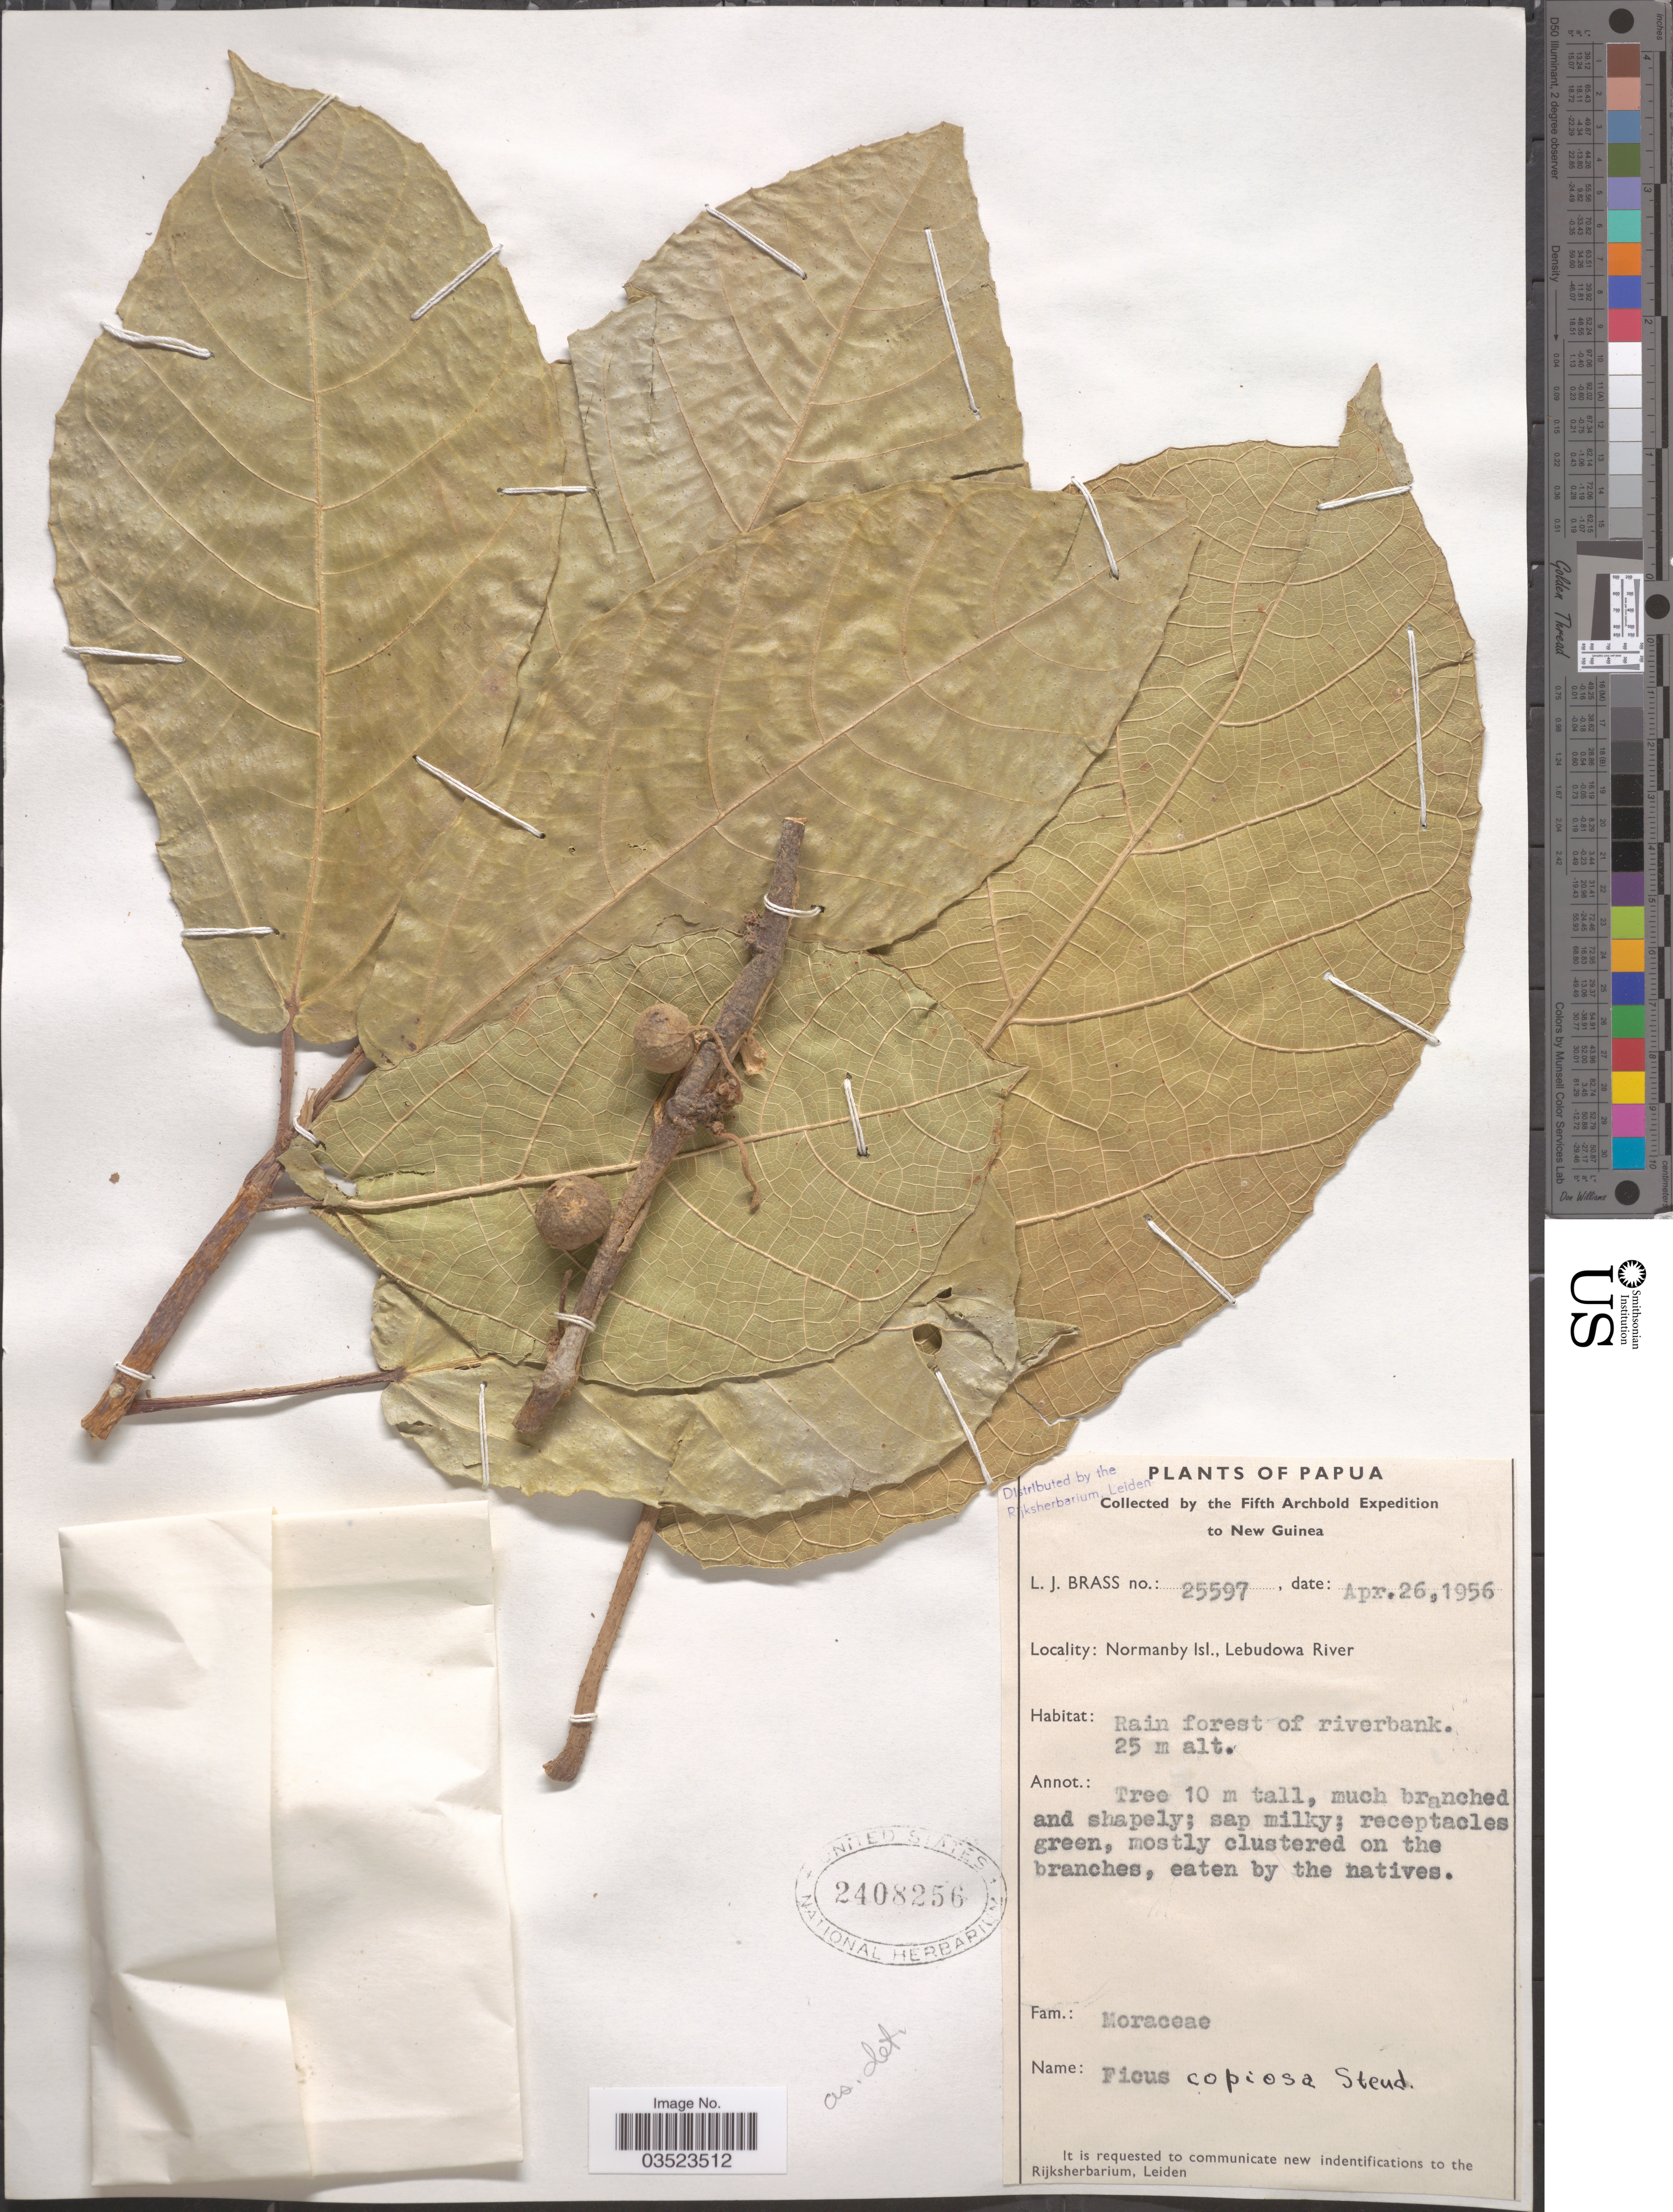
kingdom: Plantae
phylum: Tracheophyta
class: Magnoliopsida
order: Rosales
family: Moraceae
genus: Ficus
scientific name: Ficus copiosa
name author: Steud.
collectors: L. J. Brass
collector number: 25597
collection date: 1956-04-26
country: Papua New Guinea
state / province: Milne Bay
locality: Papua. New Guinea. Normanby Isl., Lebudowa River. Rainforest of riverbank.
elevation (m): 25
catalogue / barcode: US 2408256